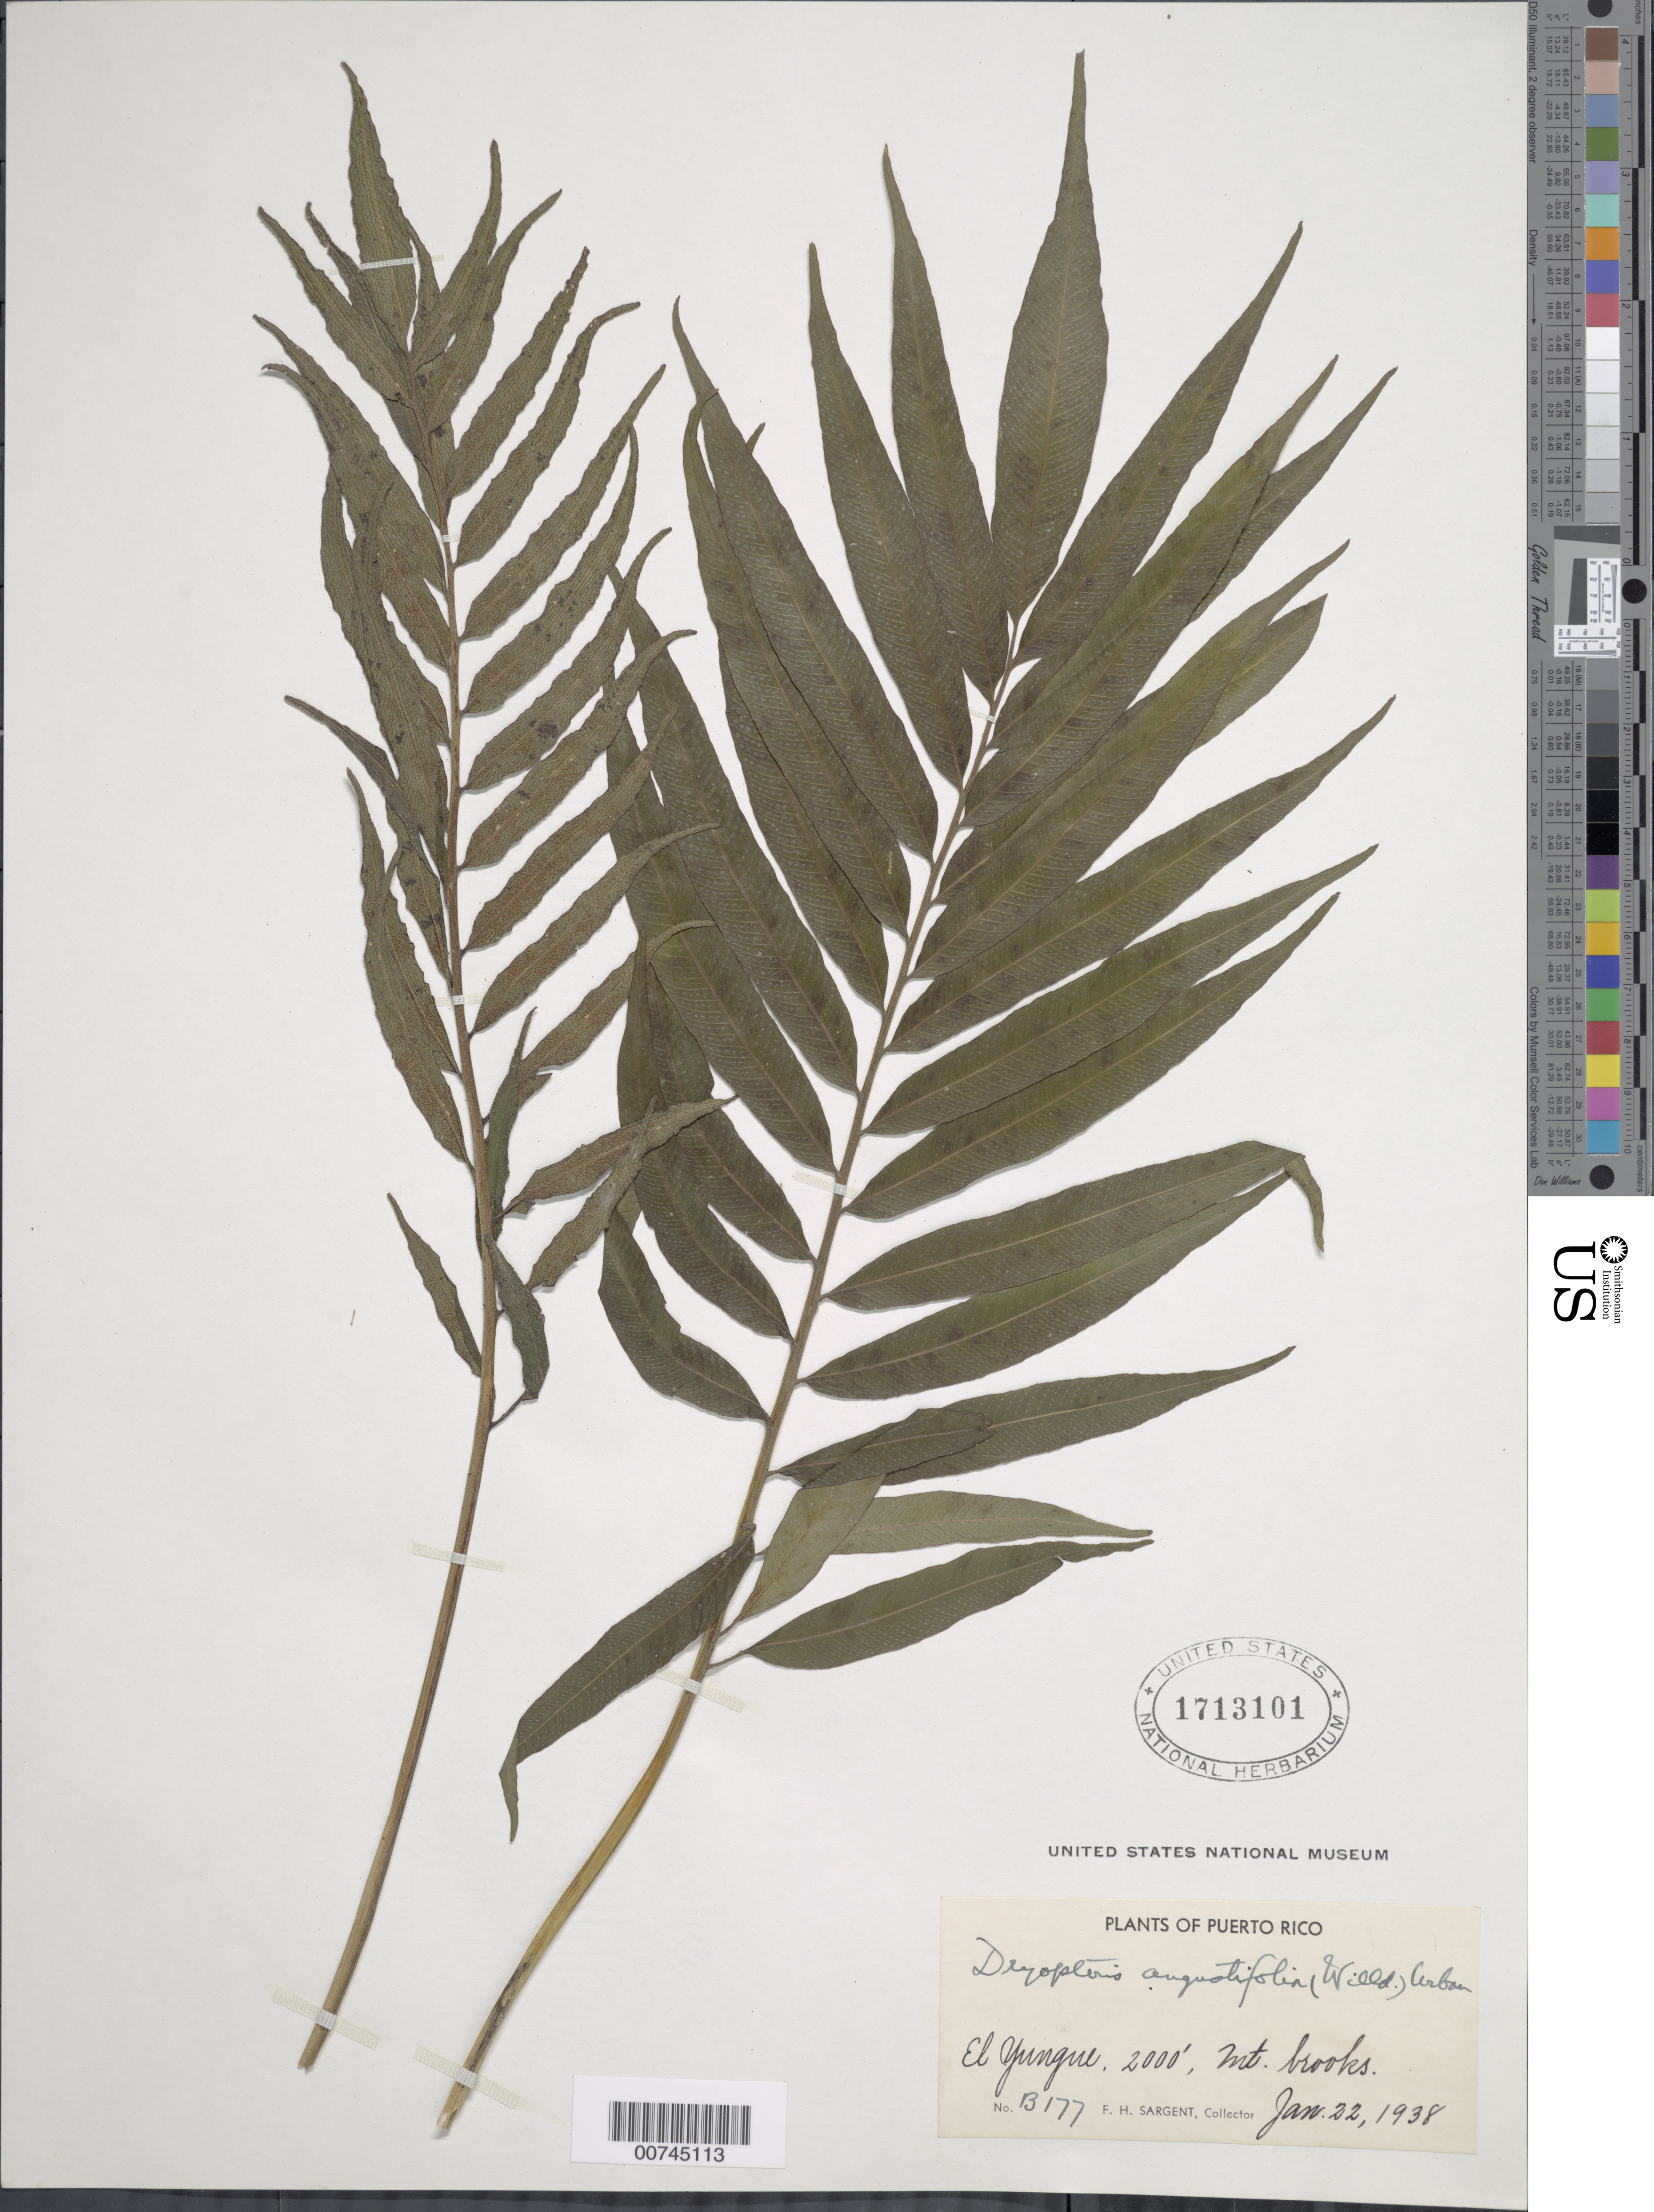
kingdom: Plantae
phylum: Tracheophyta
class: Polypodiopsida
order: Polypodiales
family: Thelypteridaceae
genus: Meniscium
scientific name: Meniscium angustifolium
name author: Willd.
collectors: F. H. Sargent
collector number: B177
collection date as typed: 22 Jan 1938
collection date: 1938-01-22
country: Puerto Rico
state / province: Río Grande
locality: El Yunque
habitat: Mountain brooks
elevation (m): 610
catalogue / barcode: US 1713101